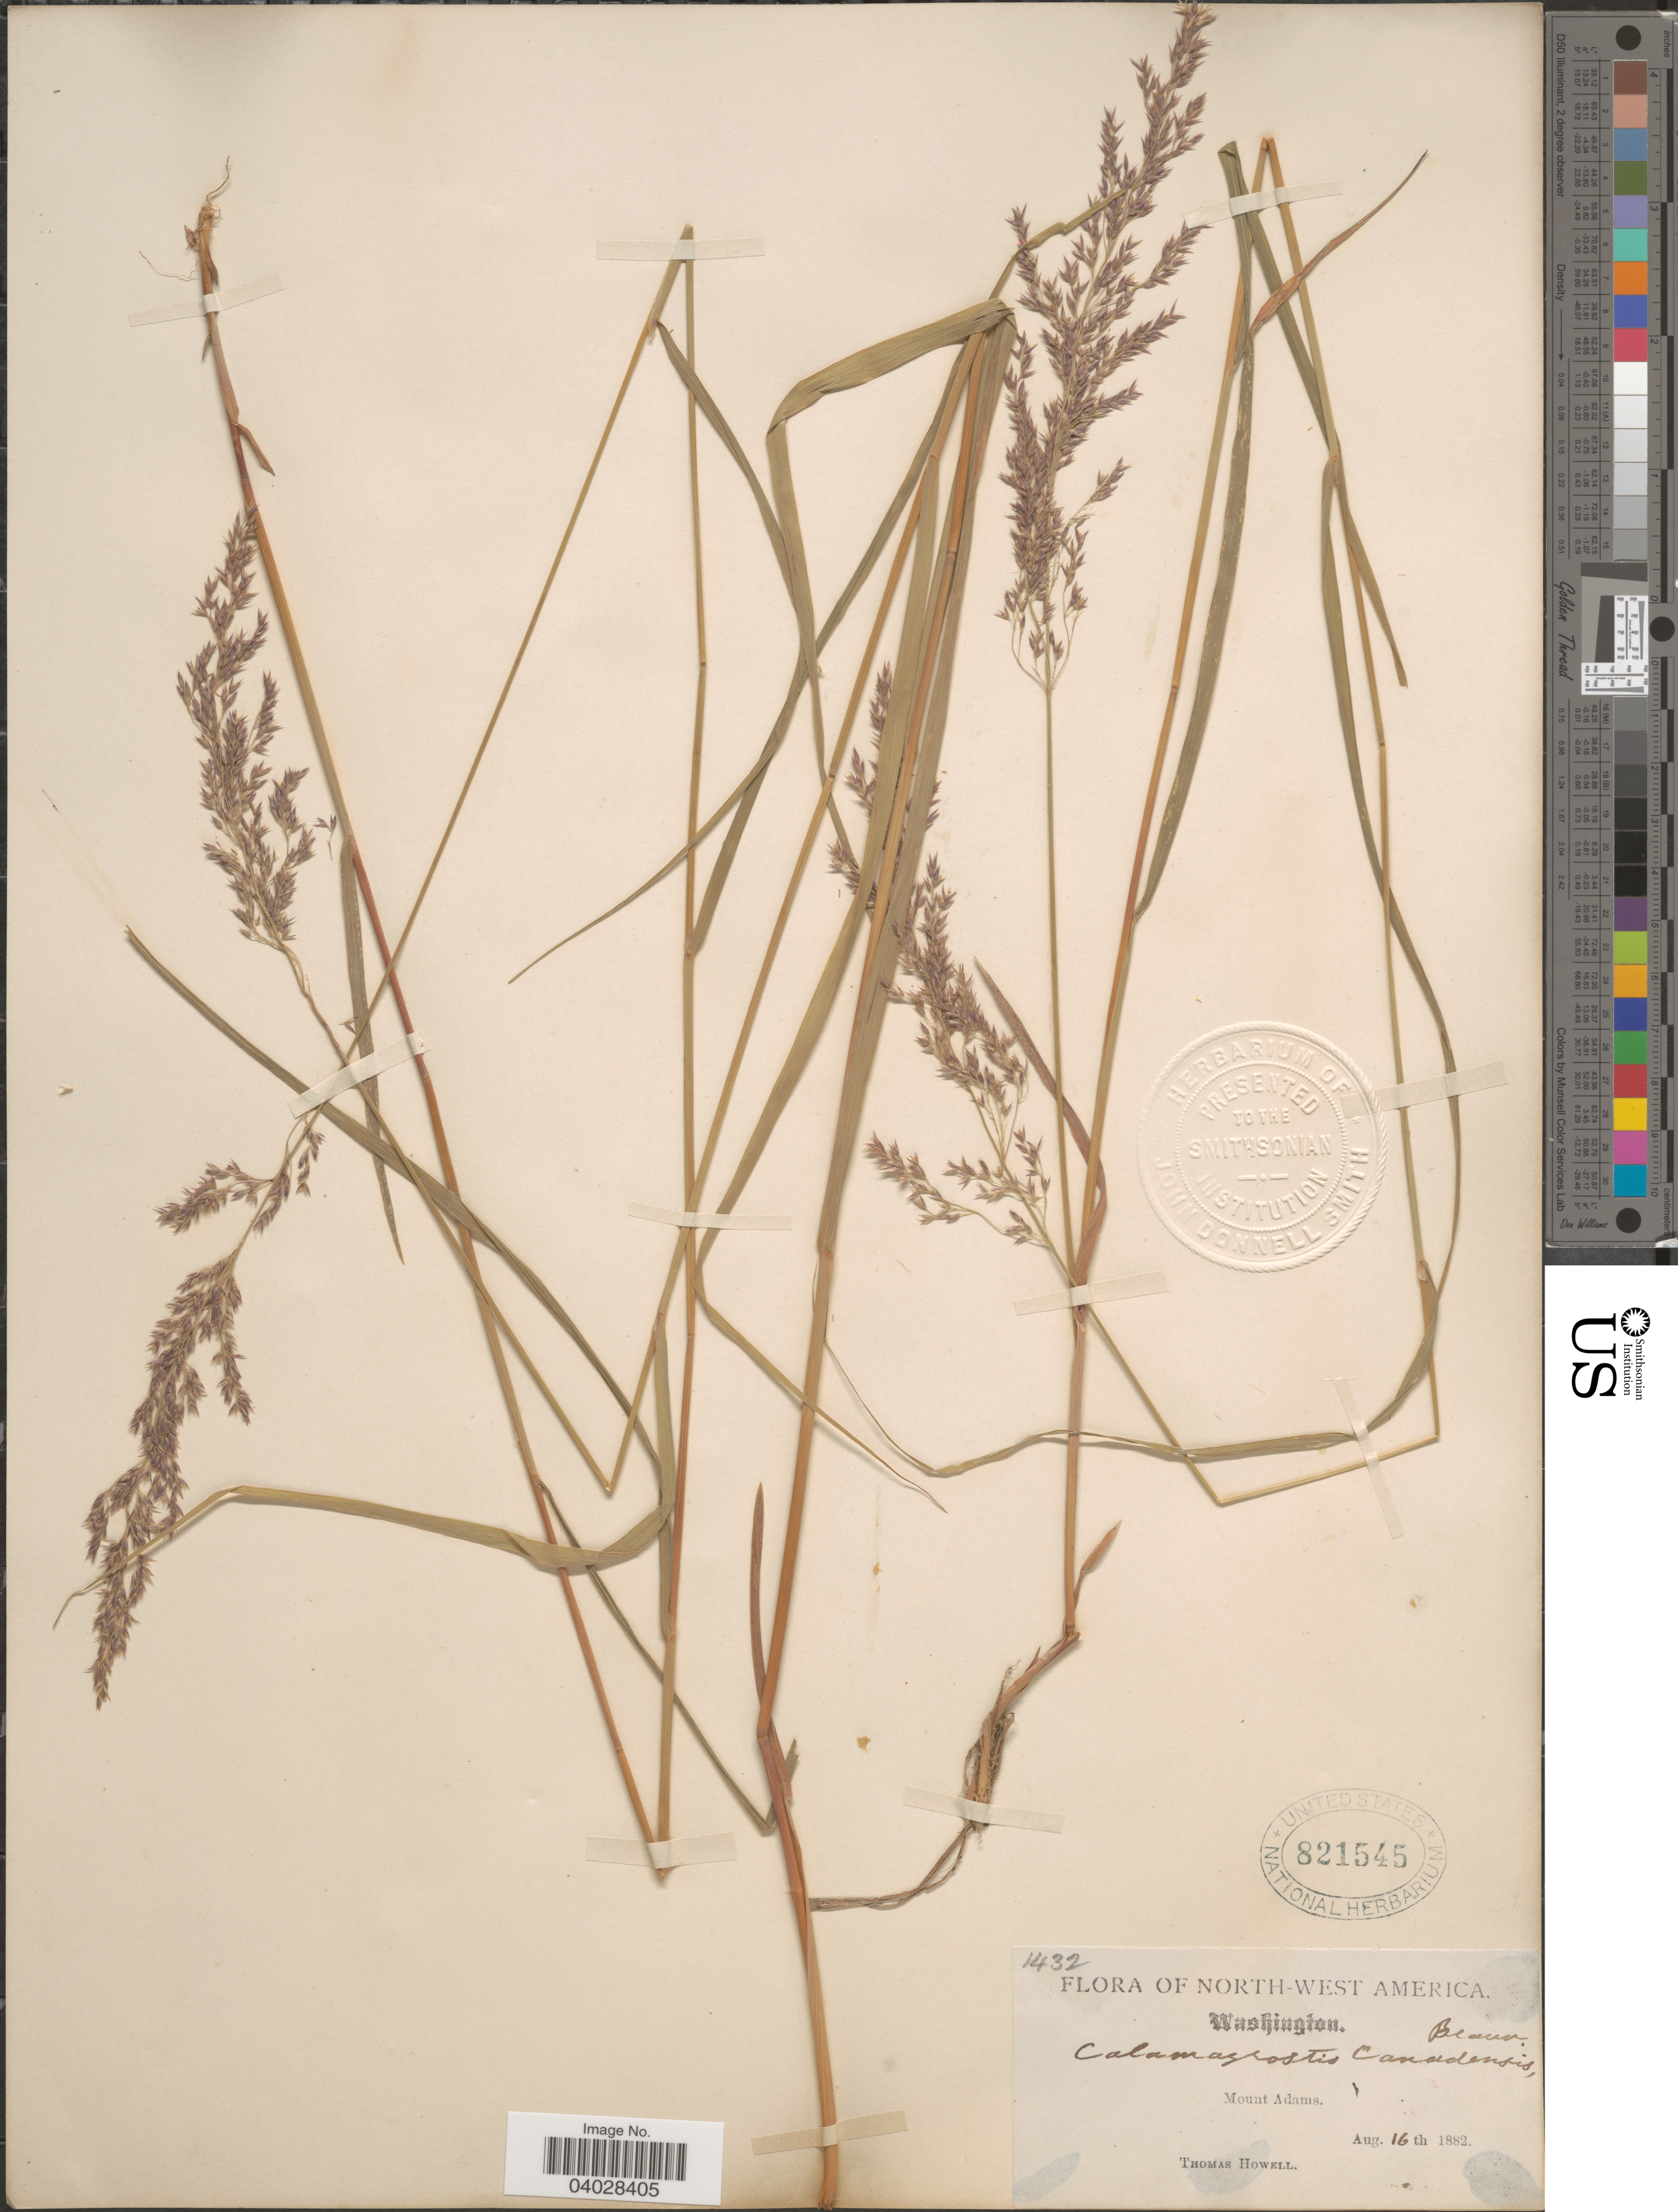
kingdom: Plantae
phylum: Tracheophyta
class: Liliopsida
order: Poales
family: Poaceae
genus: Calamagrostis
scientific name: Calamagrostis canadensis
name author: (Michx.) P. Beauv.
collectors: T. Howell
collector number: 1432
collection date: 1882-08-16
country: United States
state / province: Washington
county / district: Yakima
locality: North-West America. Mount Adams.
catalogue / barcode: US 821545